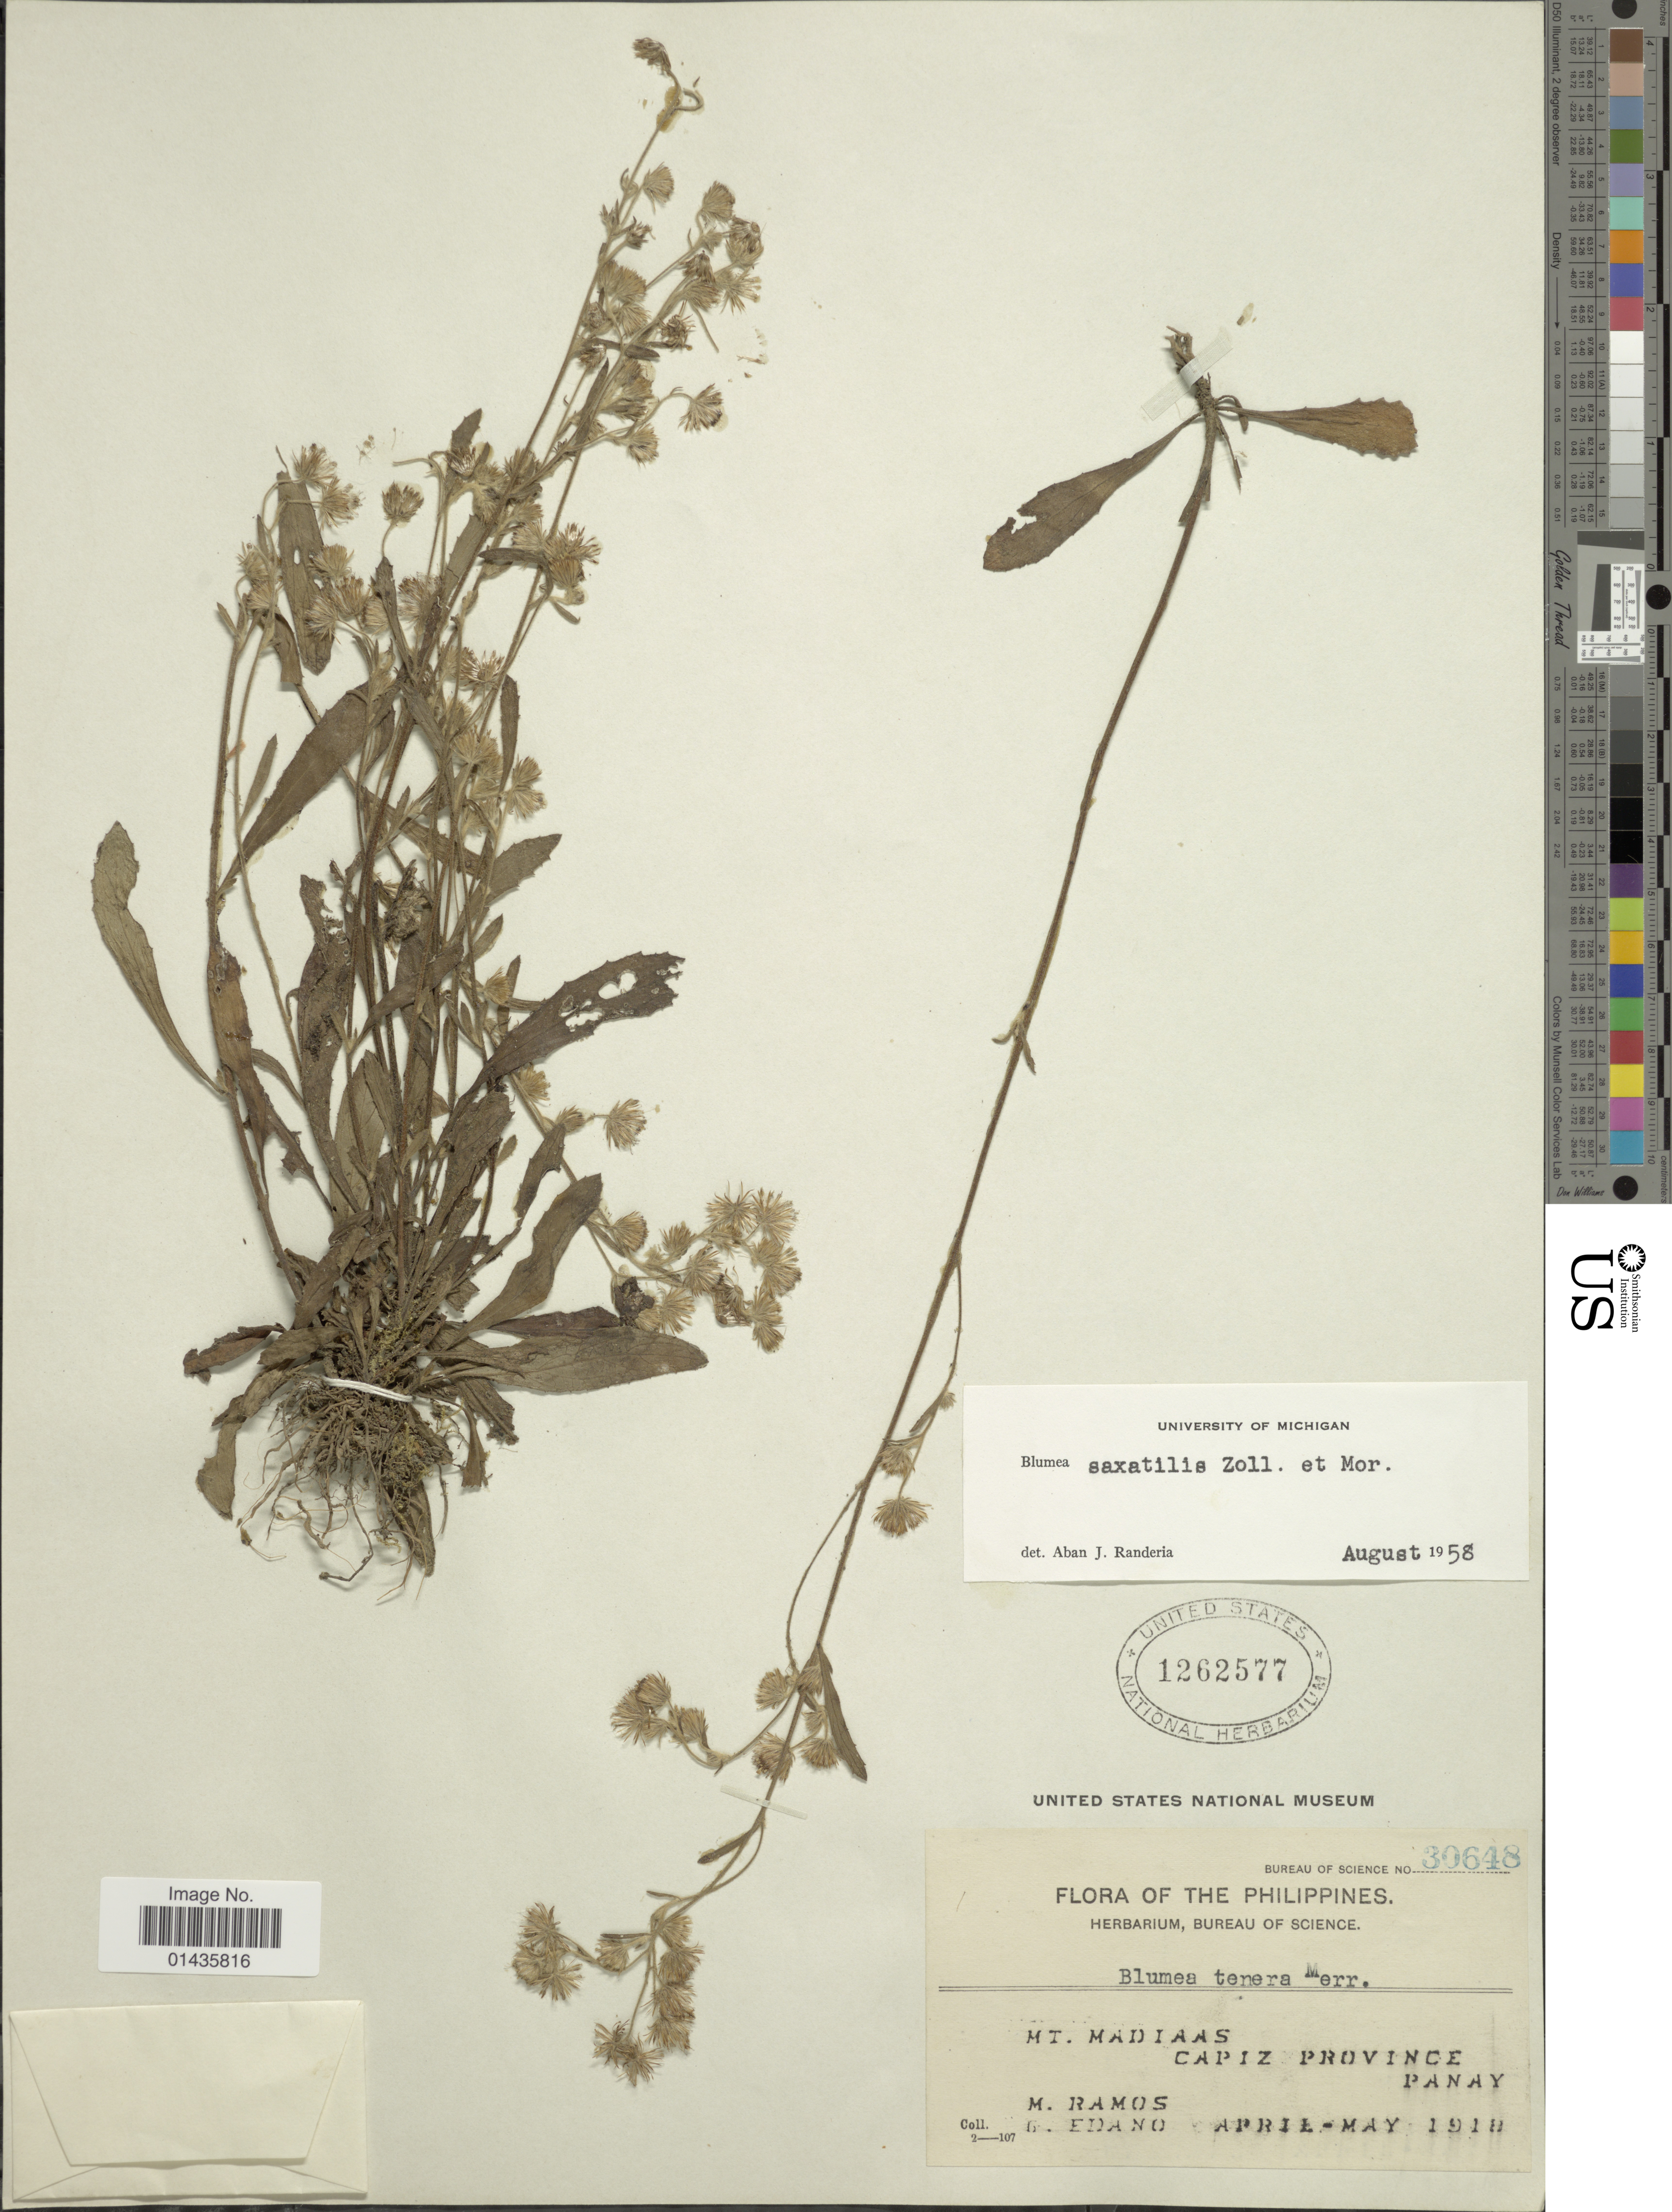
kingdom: Plantae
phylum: Tracheophyta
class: Magnoliopsida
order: Asterales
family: Asteraceae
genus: Blumea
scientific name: Blumea saxatilis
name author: Zoll. & Moritzi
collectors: M. Ramos & G. Edaño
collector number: Bureau of Science 30648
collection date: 1918-04/1918-05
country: Philippines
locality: Mt. Madiaas, Capiz Province, Panay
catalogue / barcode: US 1262577